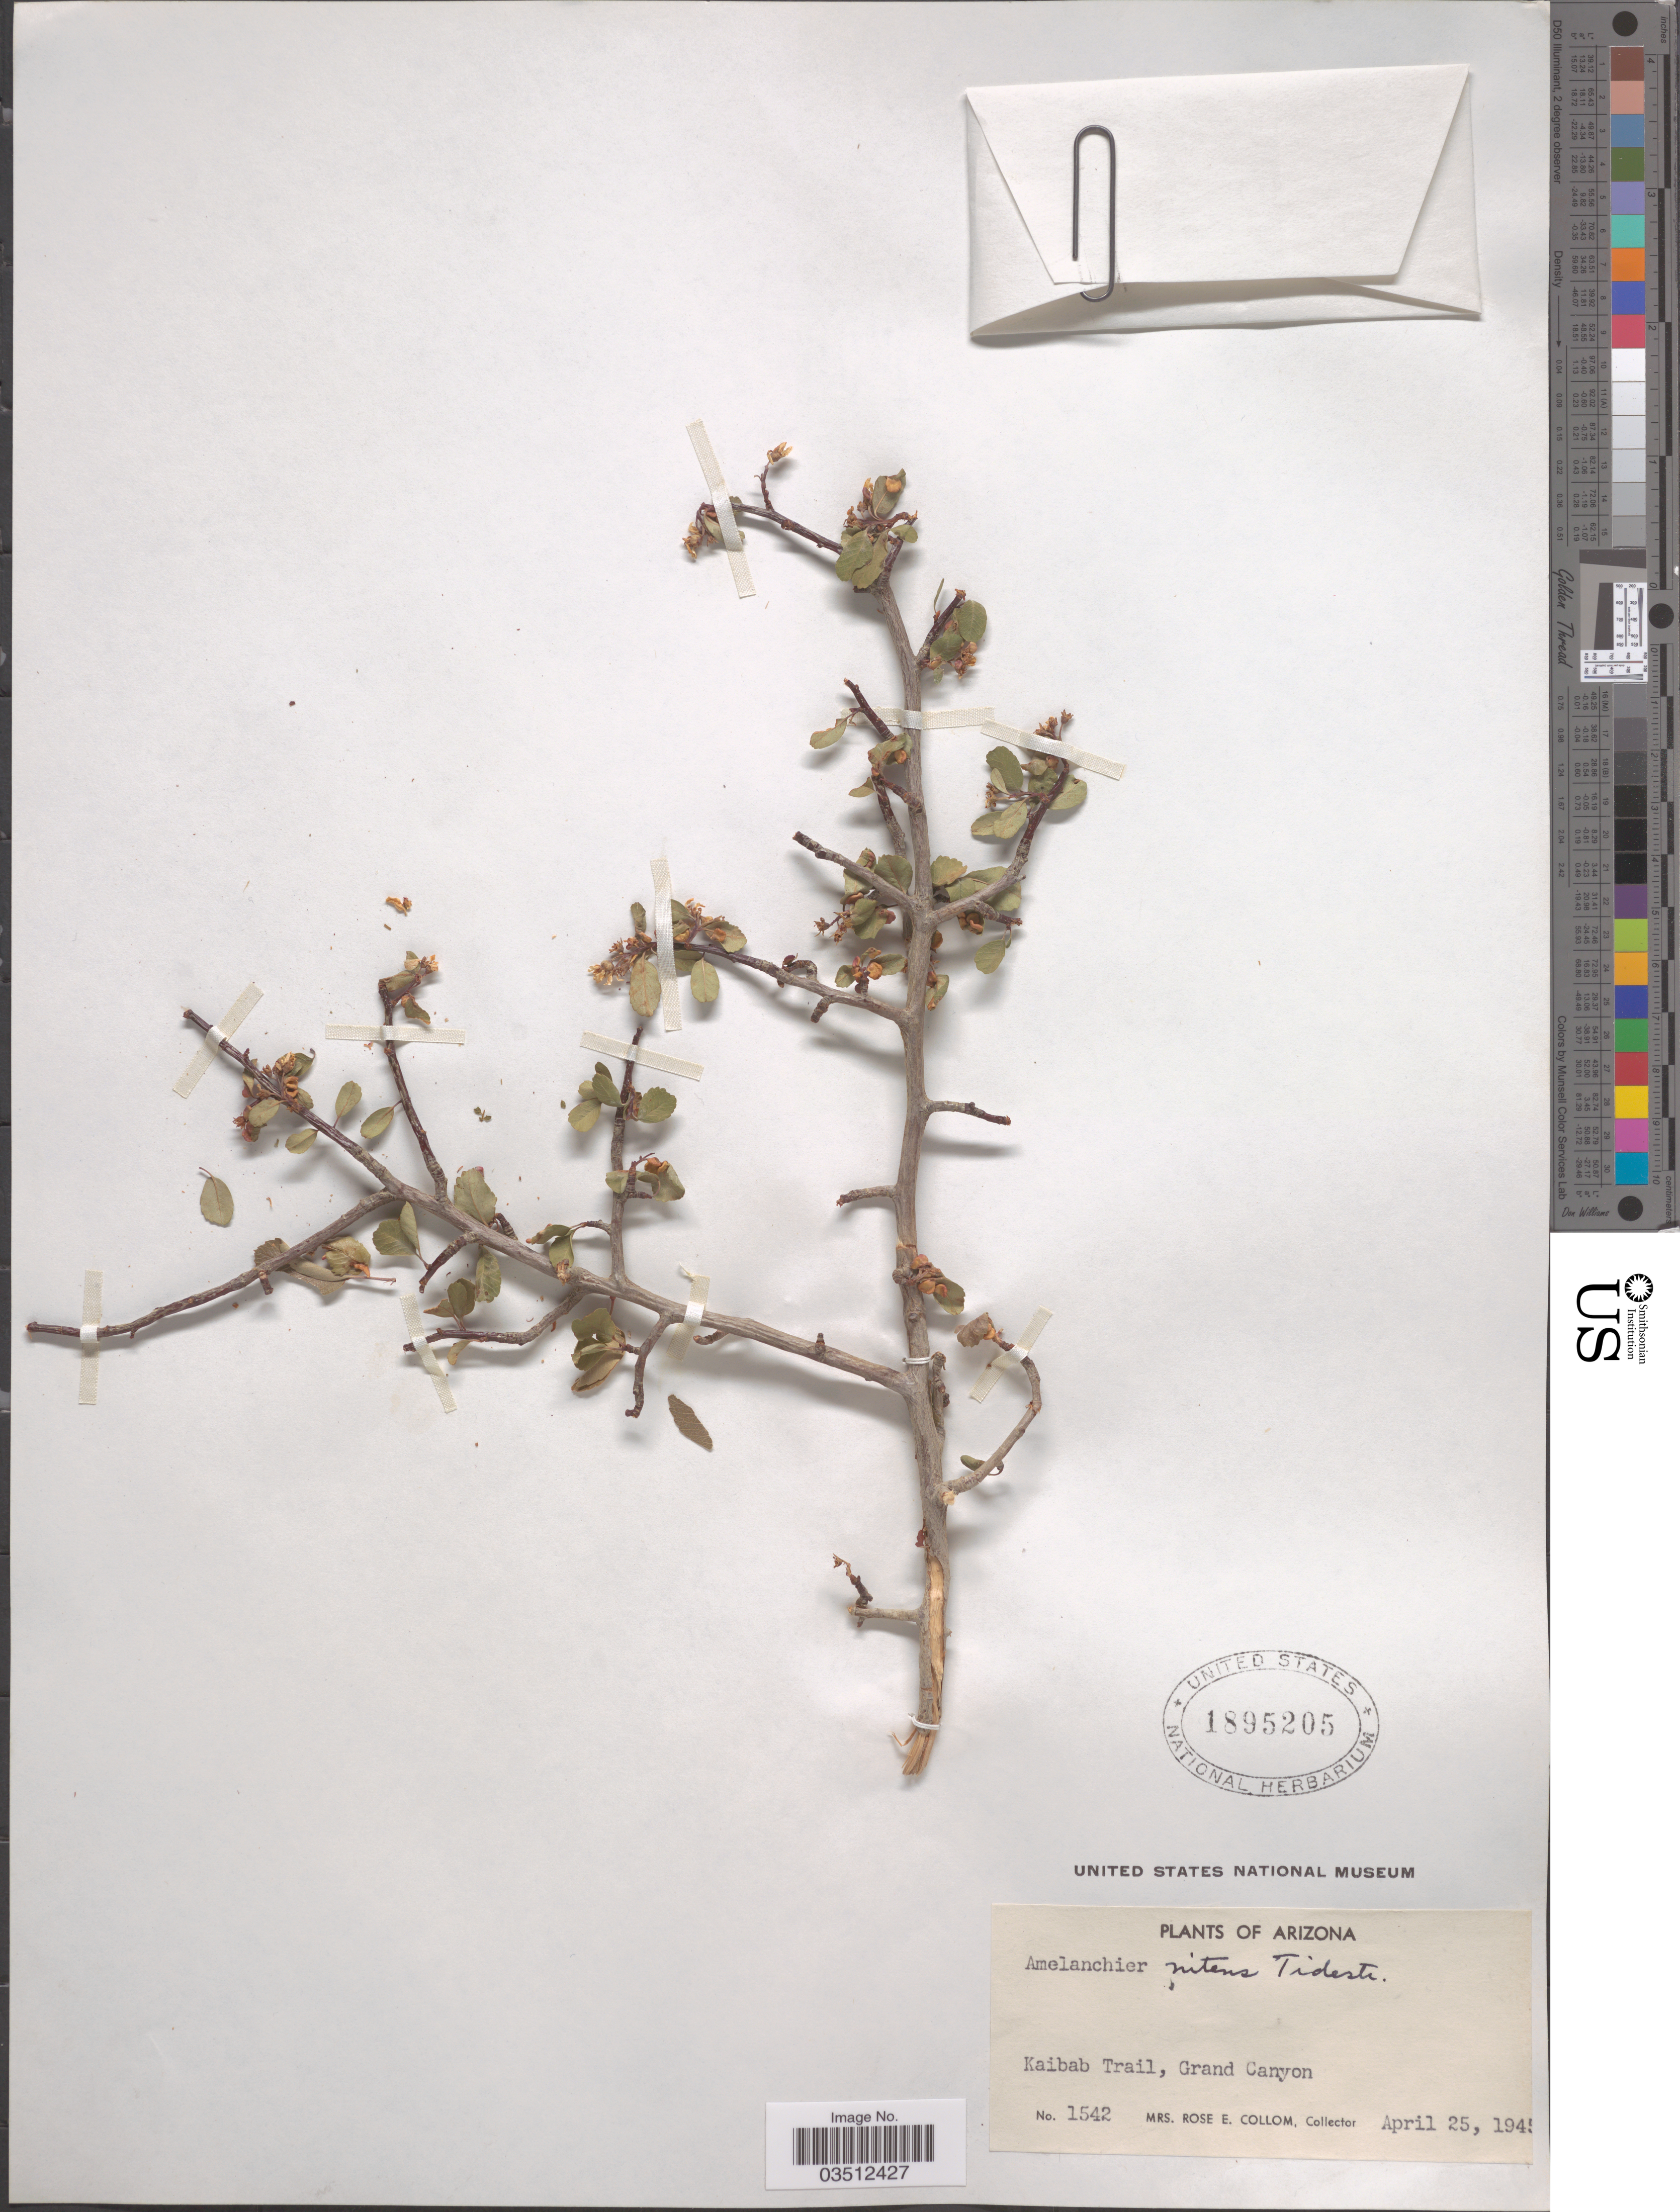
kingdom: Plantae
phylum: Tracheophyta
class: Magnoliopsida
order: Rosales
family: Rosaceae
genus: Amelanchier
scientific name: Amelanchier nitens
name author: Tidestr.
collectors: R. E. Collom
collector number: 1542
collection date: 1945-04-25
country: United States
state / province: Arizona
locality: Kaibab Trail, Grand Canyon.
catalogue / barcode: US 1895205